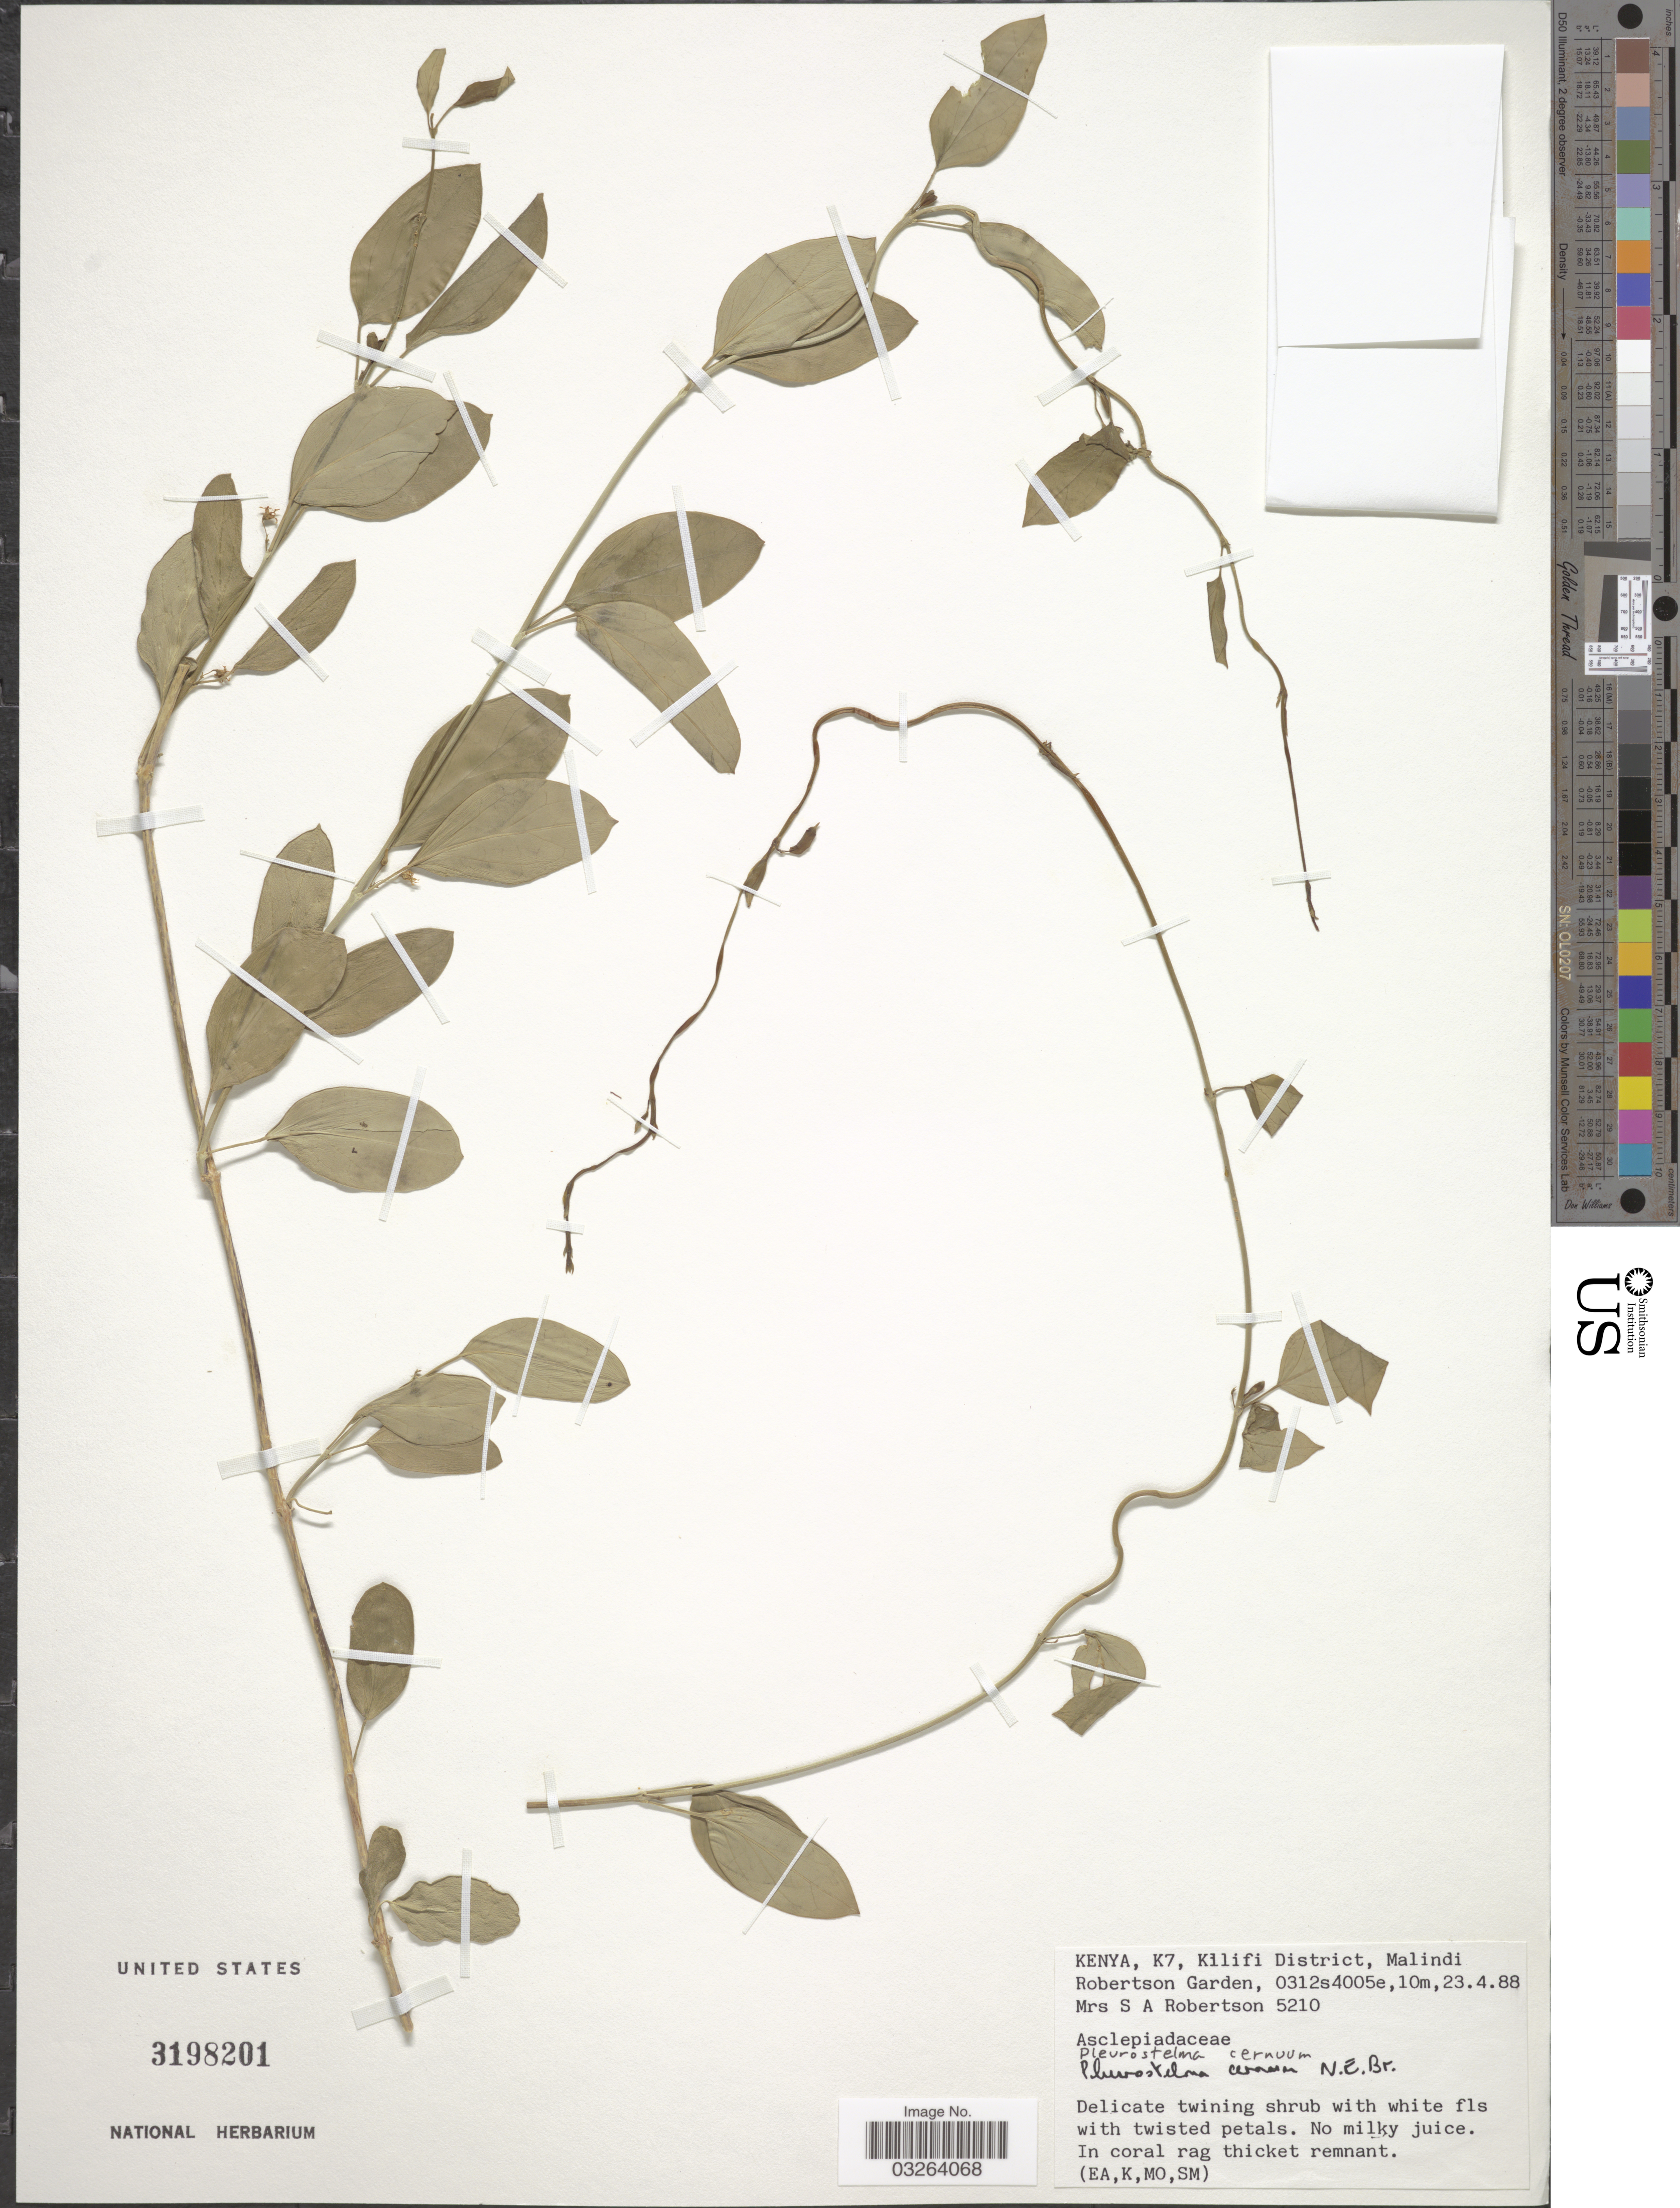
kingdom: Plantae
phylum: Tracheophyta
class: Magnoliopsida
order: Gentianales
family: Apocynaceae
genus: Pleurostelma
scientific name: Pleurostelma cernuum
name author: (Decne.) Bullock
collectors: S. Robertson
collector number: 5210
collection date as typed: Transcribed d/m/y: 23/4/88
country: Kenya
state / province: Kilifi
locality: K7, Kilifi District, Malindi Robertson Garden.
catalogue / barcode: US 3198201